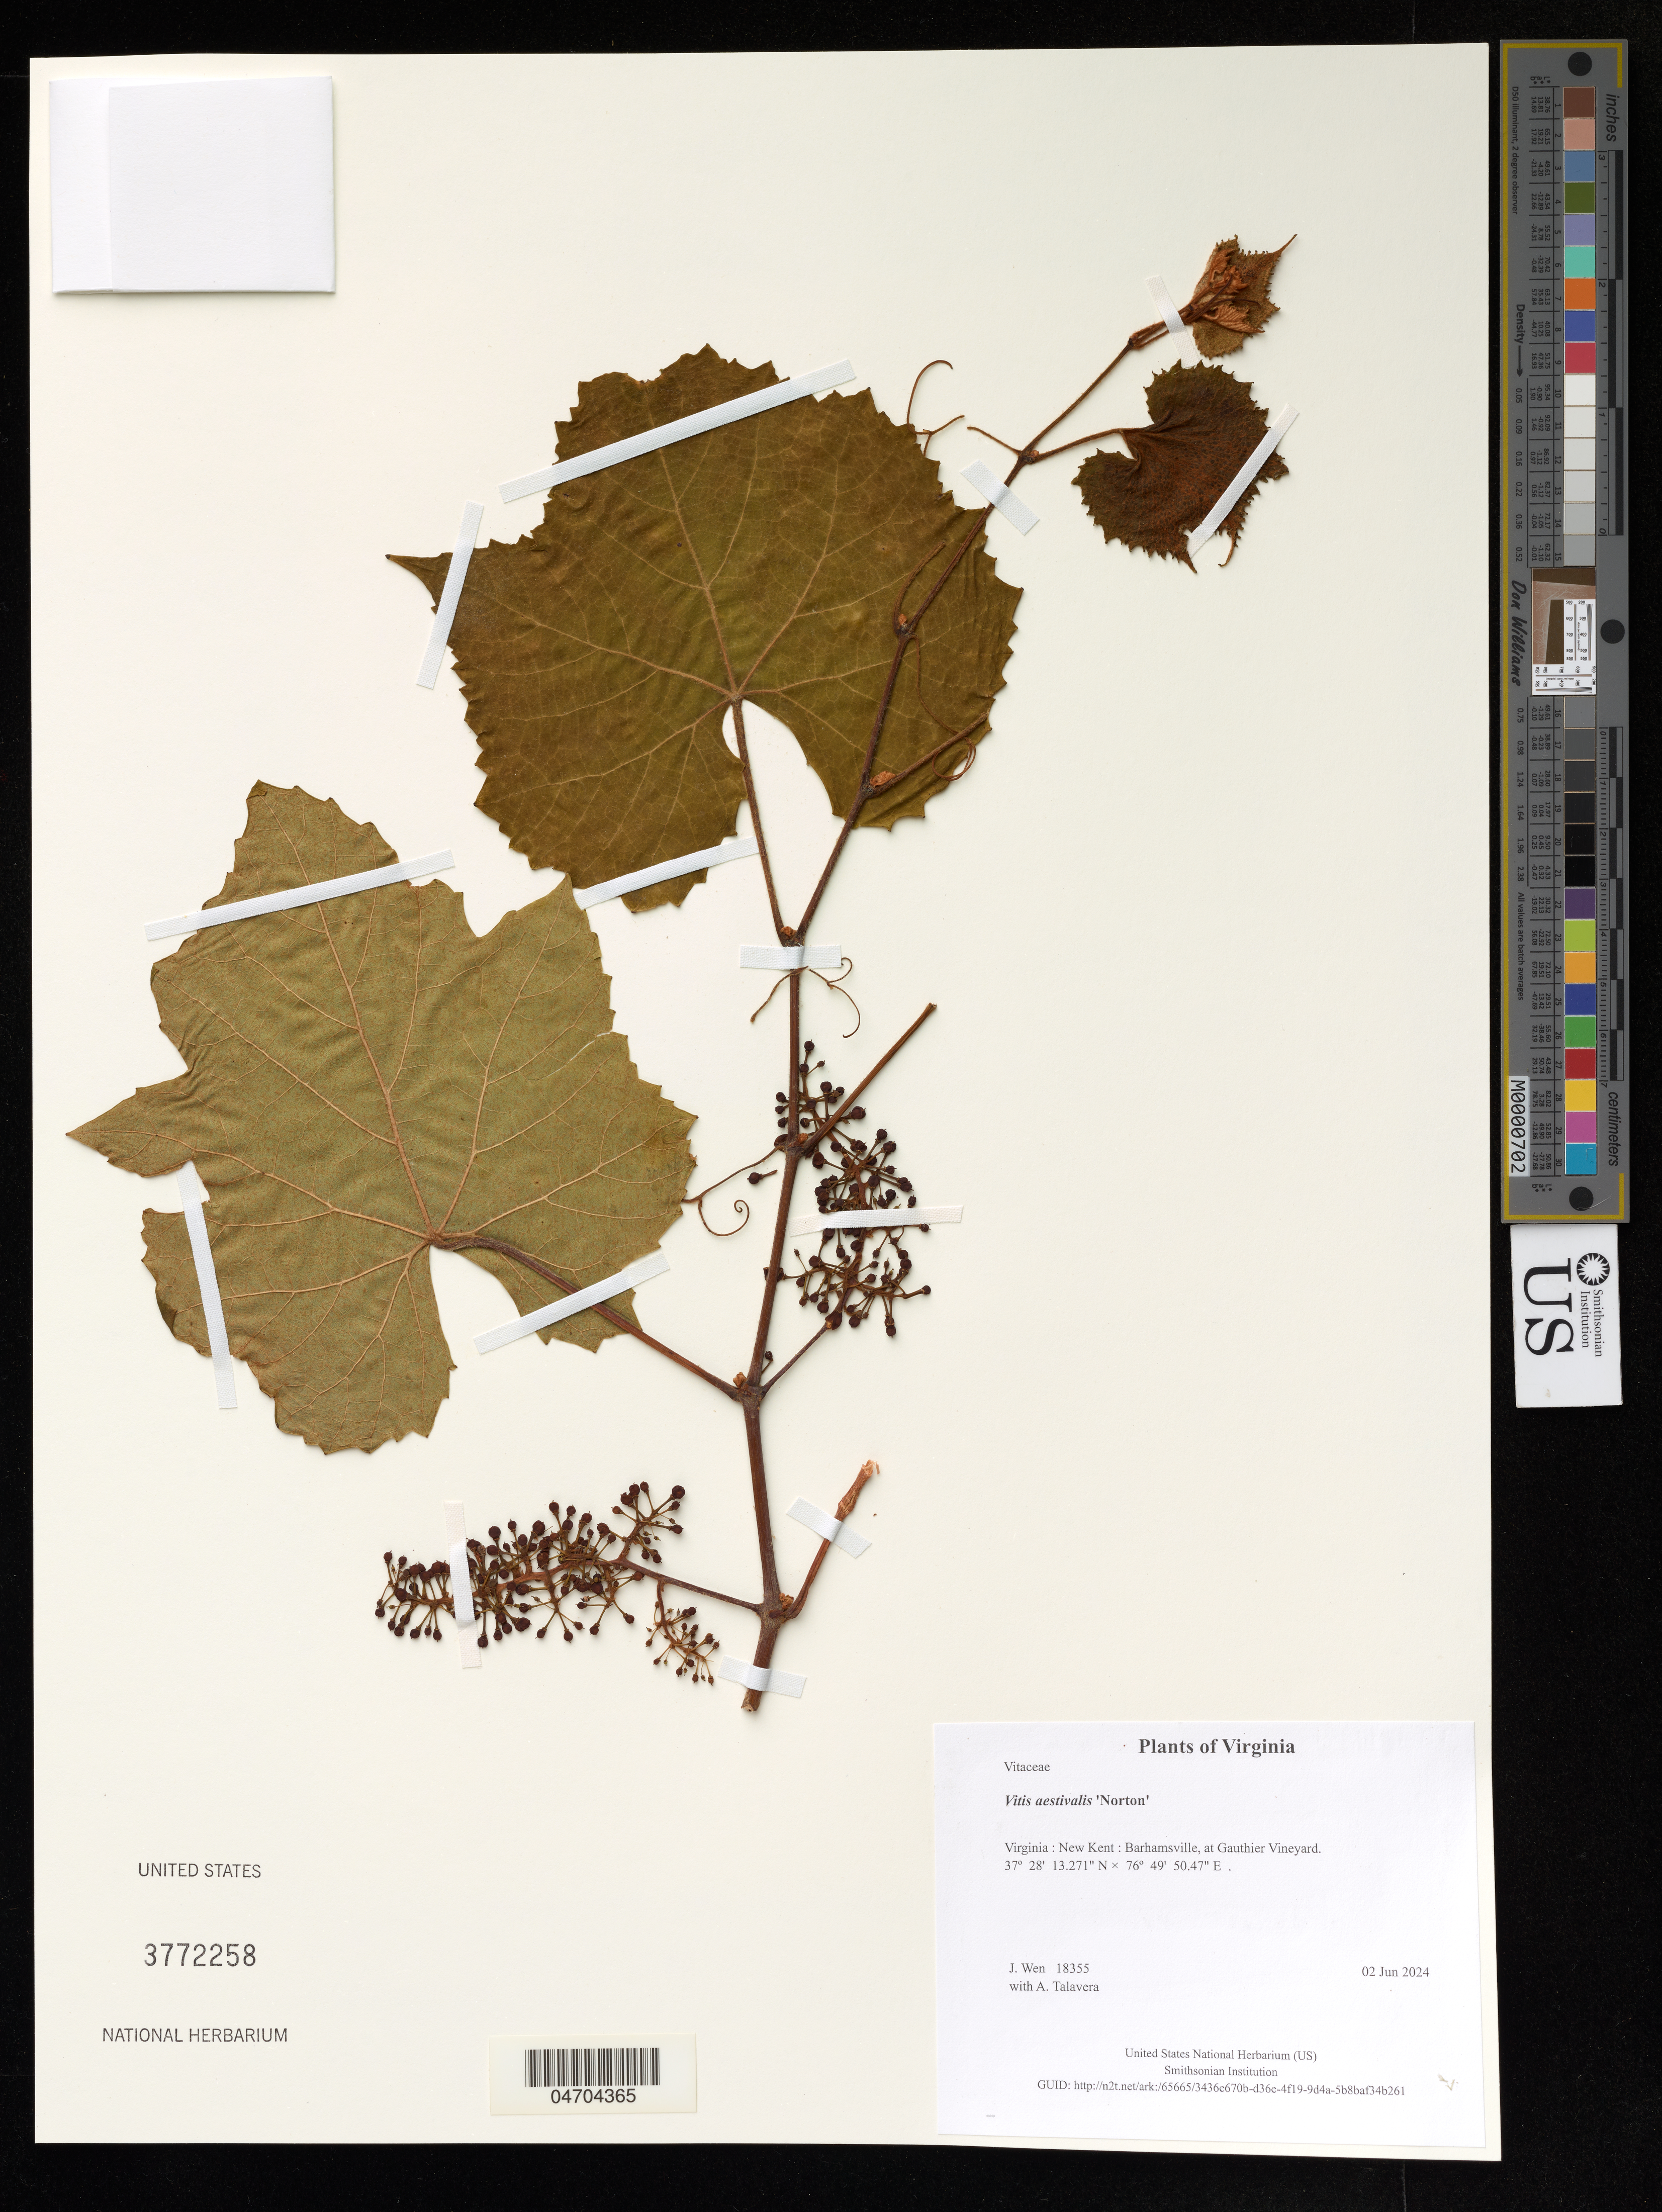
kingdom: Plantae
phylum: Tracheophyta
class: Magnoliopsida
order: Vitales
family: Vitaceae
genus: Vitis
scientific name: Vitis aestivalis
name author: Michx.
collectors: J. Wen & A. Talavera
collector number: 18355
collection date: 2024-06-02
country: United States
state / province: Virginia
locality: New Kent: Barhamsville, at Gauthier Vineyard.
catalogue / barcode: US 3772258